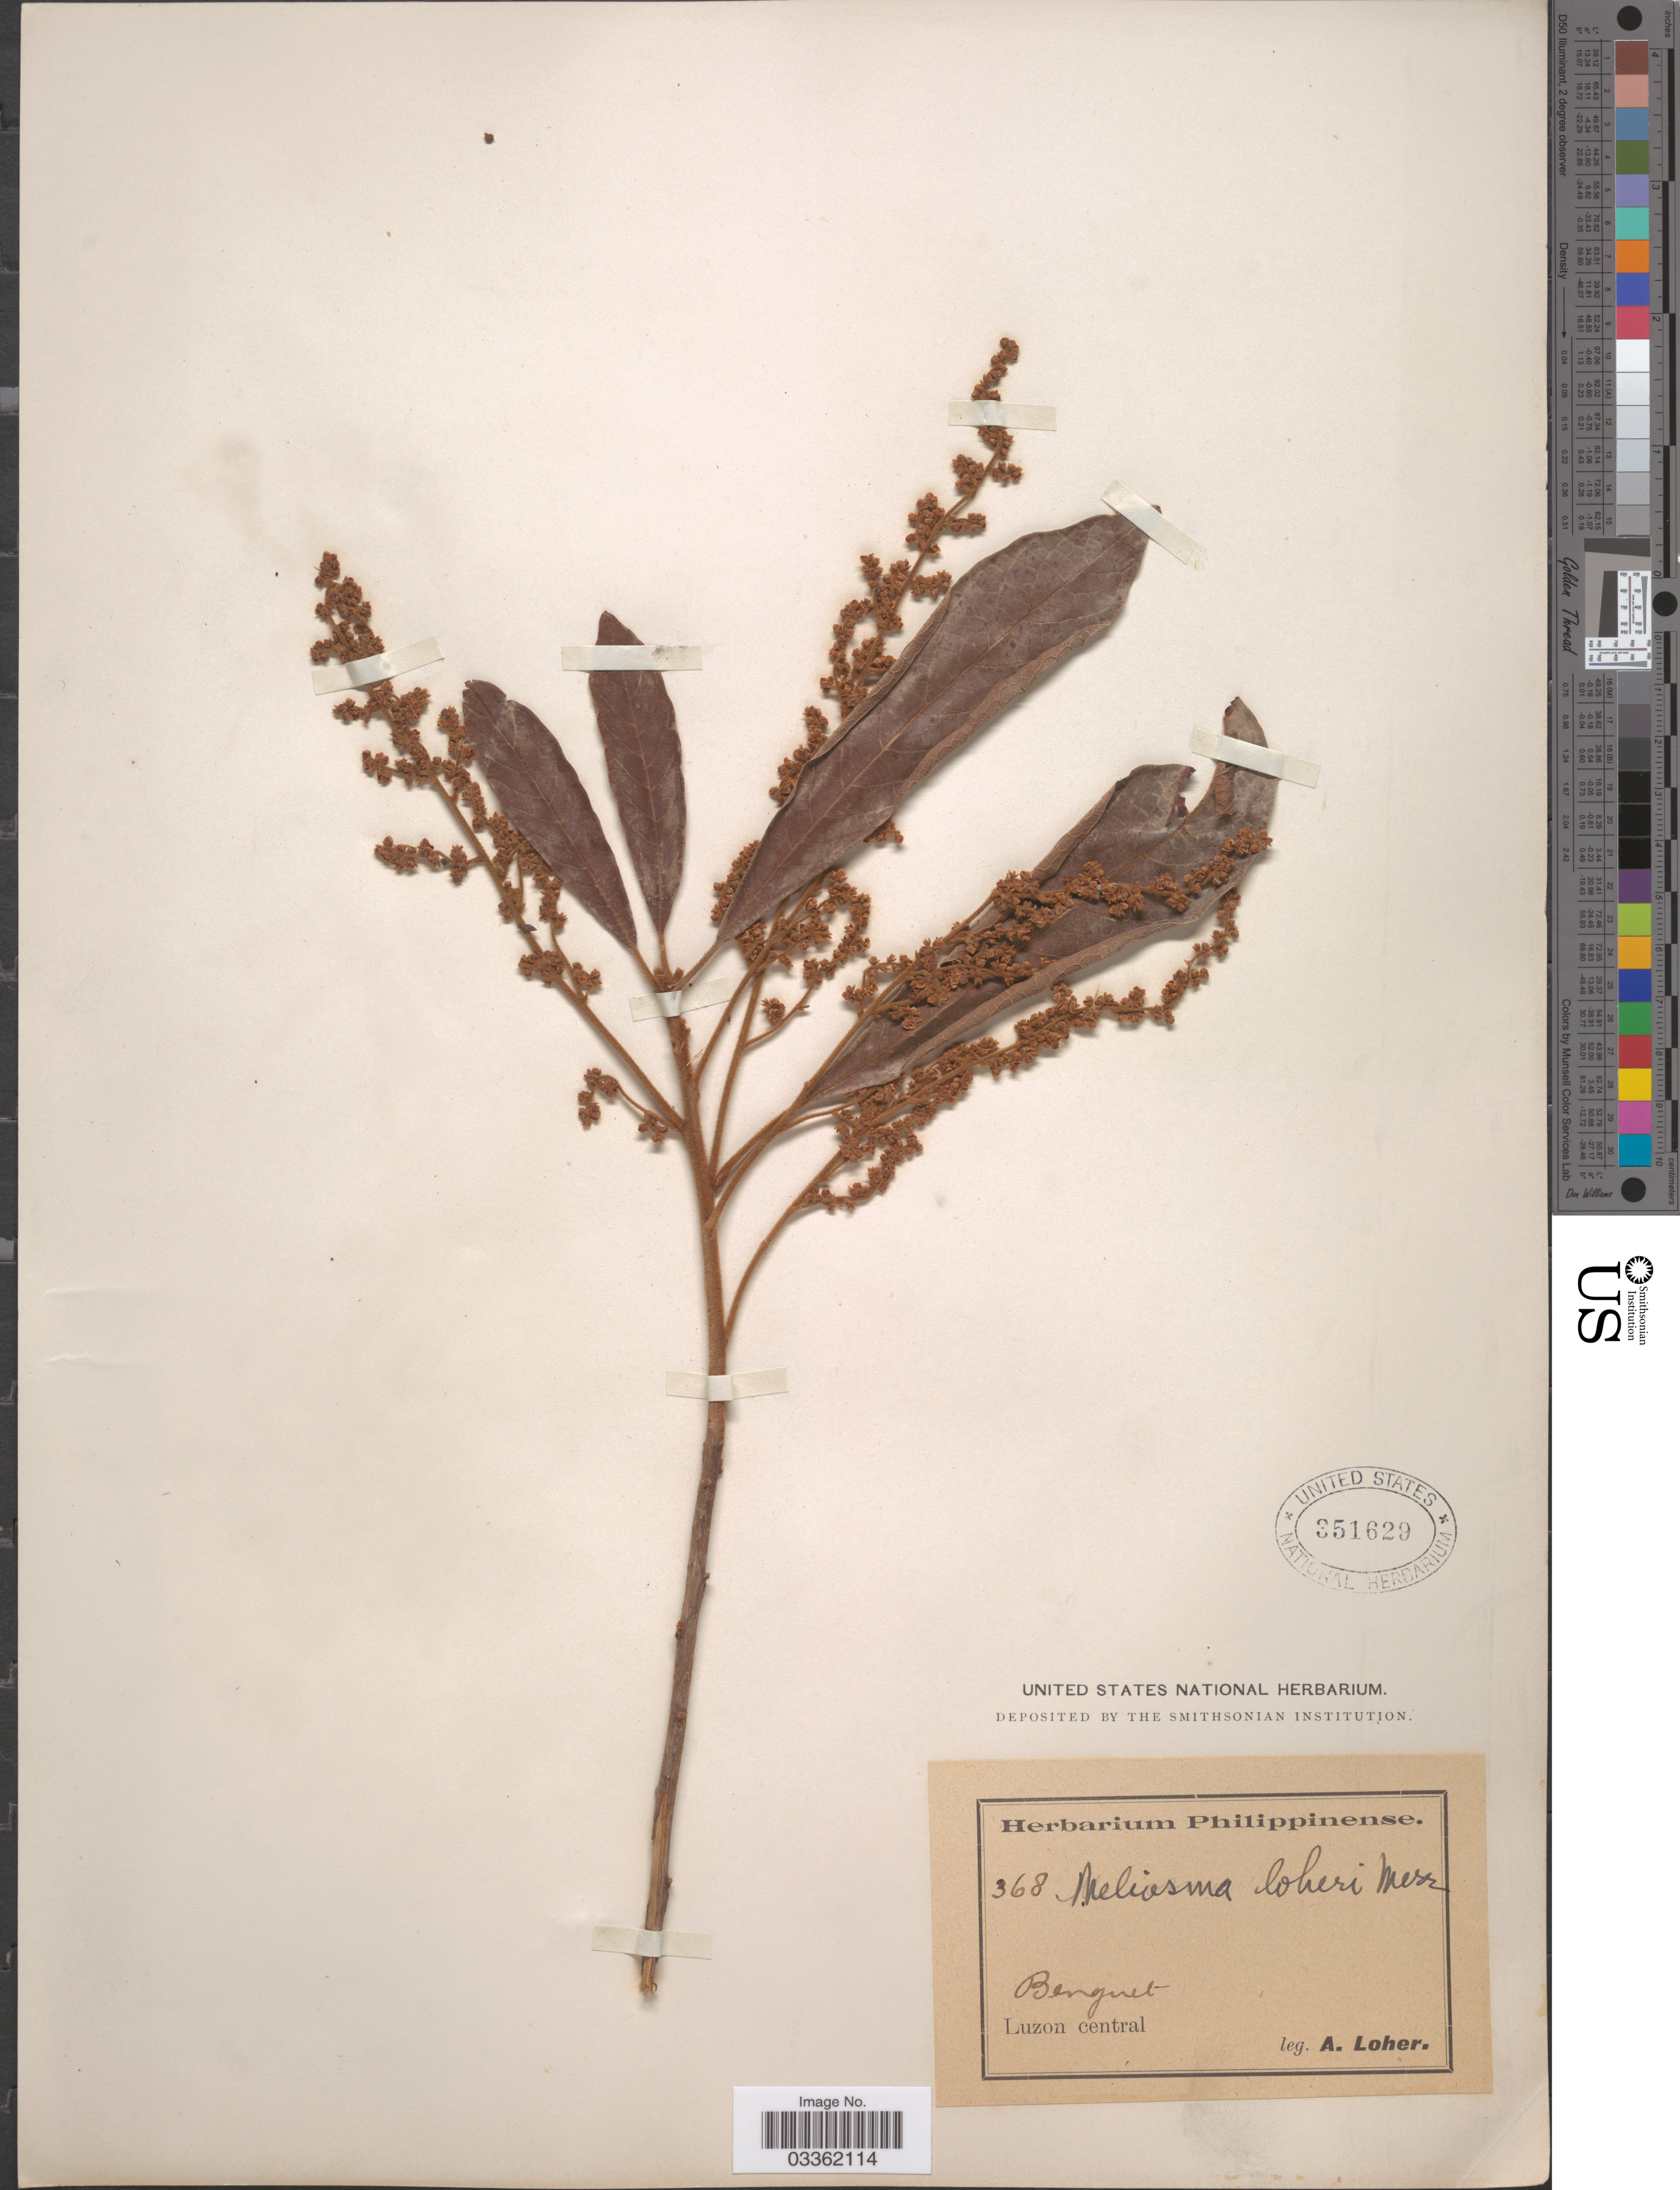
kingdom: Plantae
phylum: Tracheophyta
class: Magnoliopsida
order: Proteales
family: Sabiaceae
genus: Meliosma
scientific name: Meliosma loheri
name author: Merr.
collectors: A. Loher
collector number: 368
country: Philippines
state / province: Central Luzon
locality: Benguet. Luzon central.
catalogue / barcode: US 351629